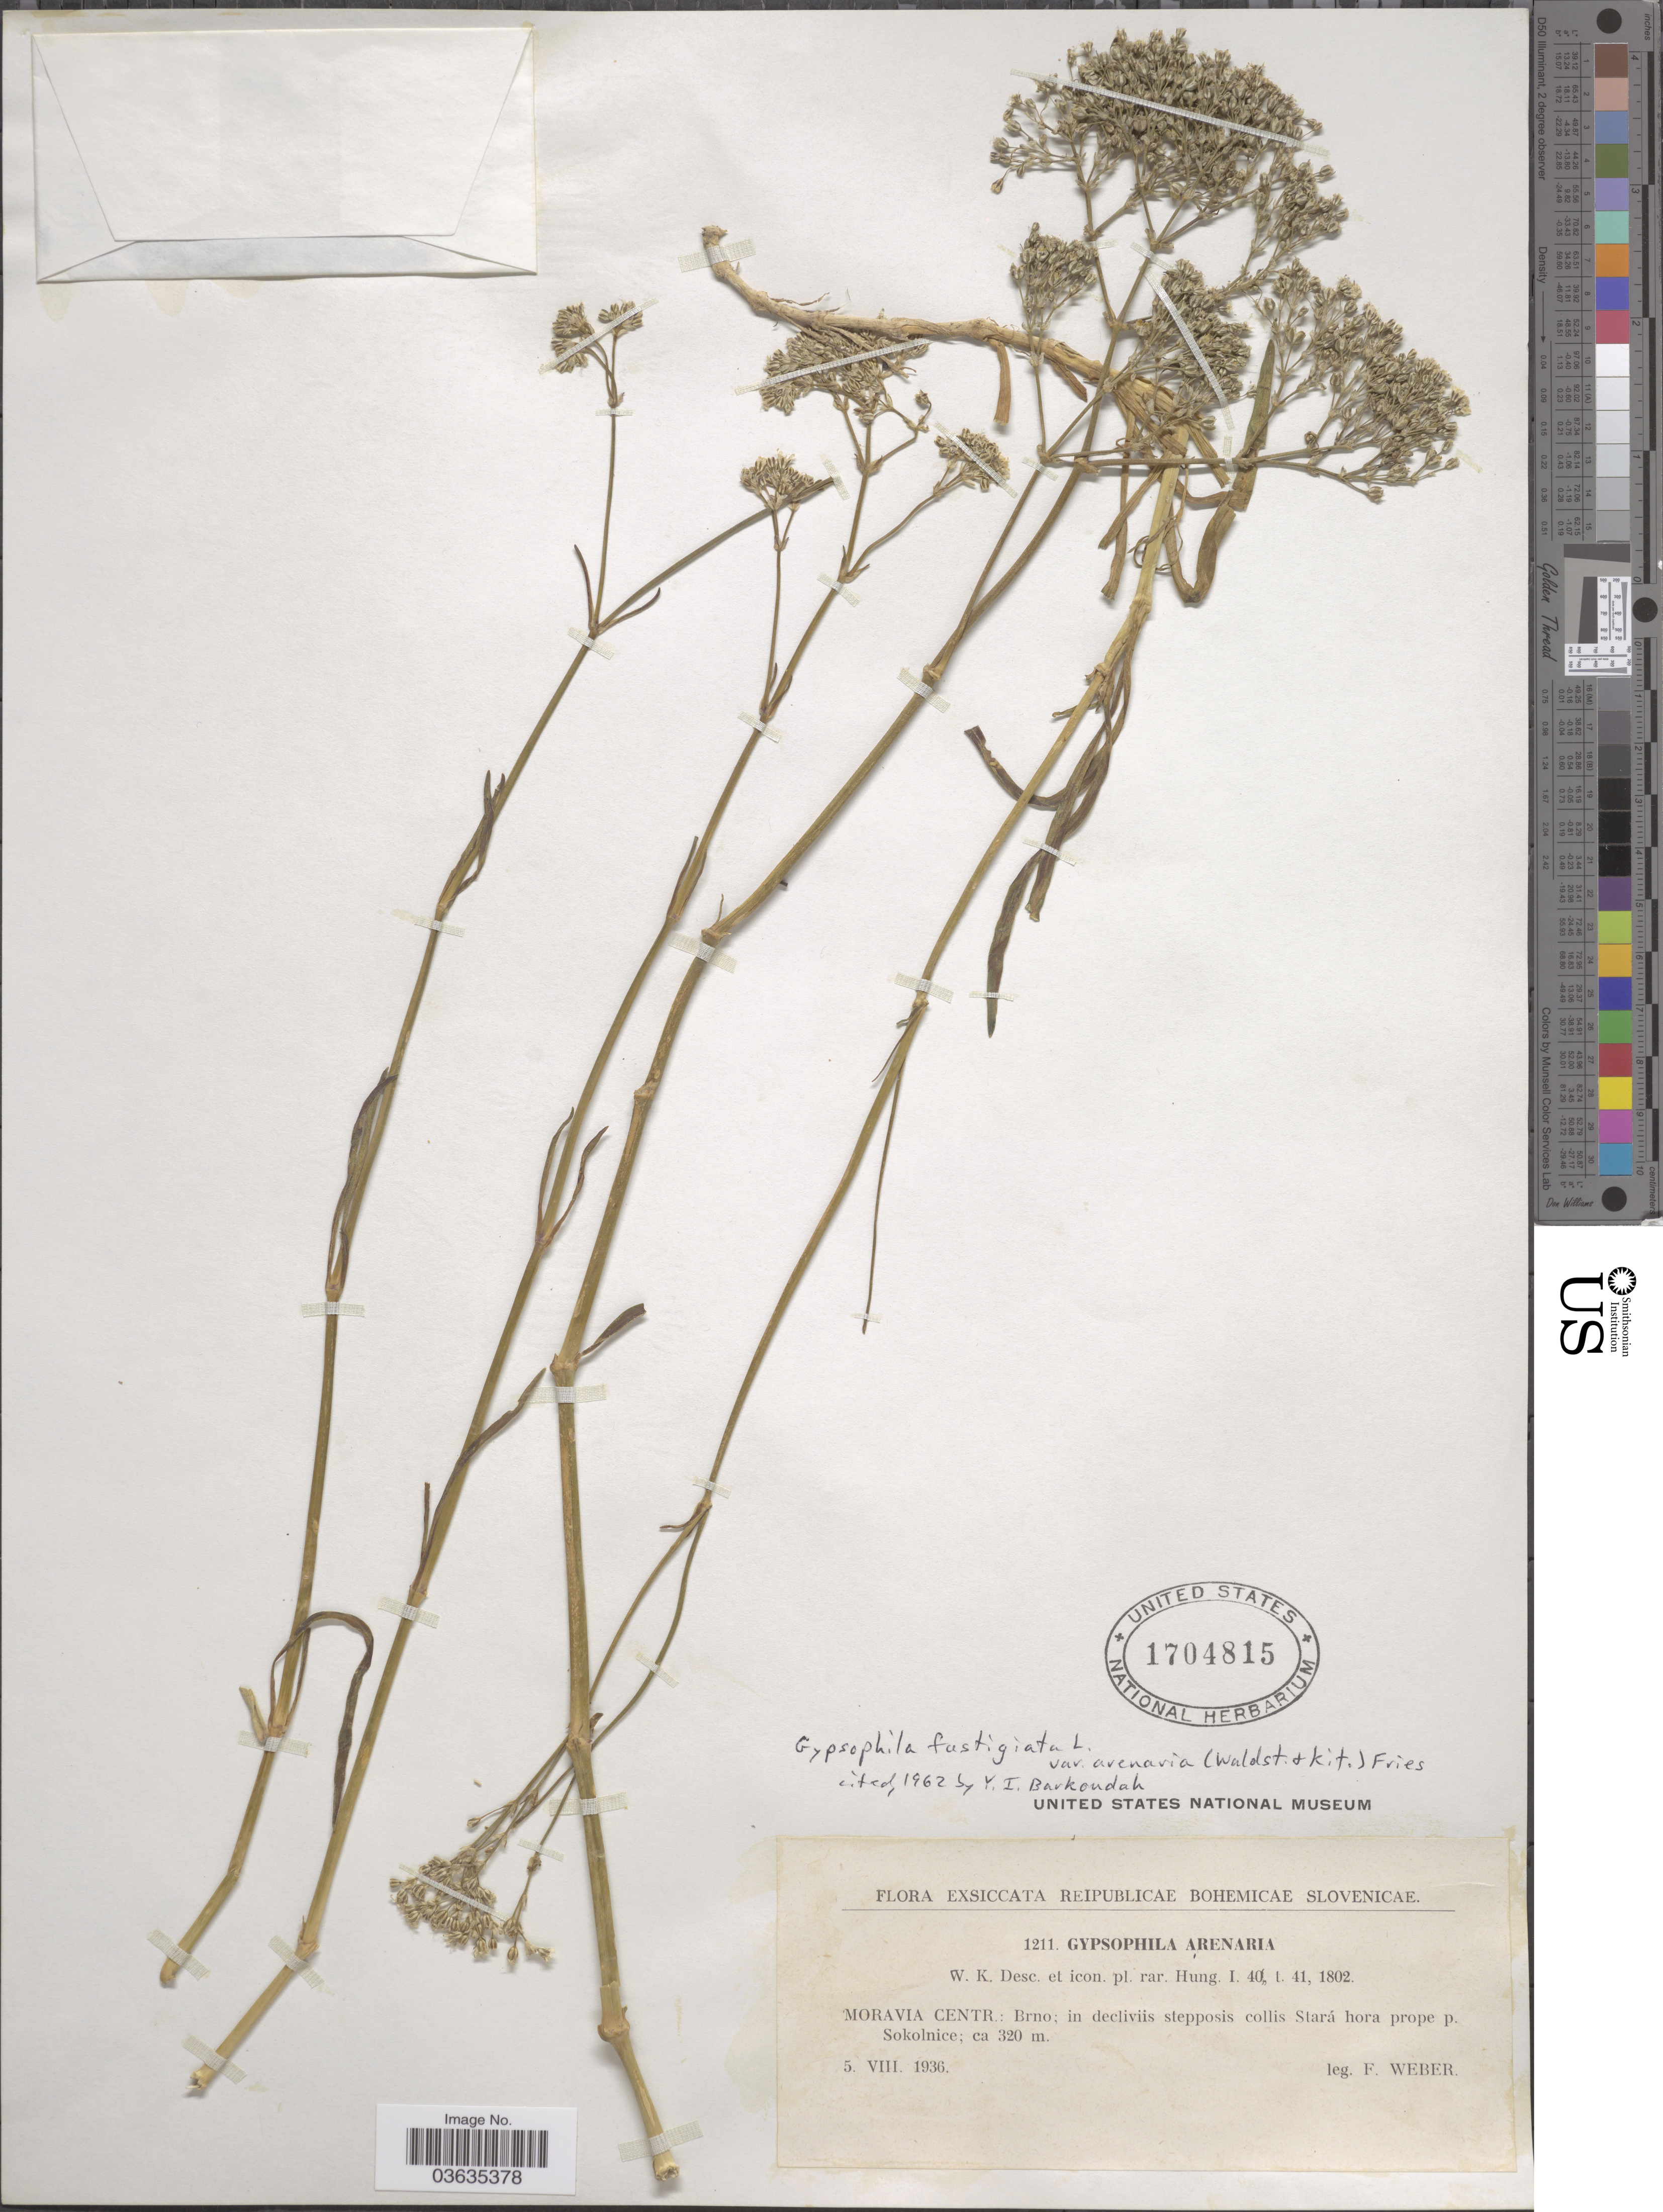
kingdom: Plantae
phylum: Tracheophyta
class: Magnoliopsida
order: Caryophyllales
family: Caryophyllaceae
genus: Gypsophila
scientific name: Gypsophila fastigiata var. arenaria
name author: (Waldst. & Kit.) Fr.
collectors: F. Weber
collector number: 1211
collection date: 1936-08-05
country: Czechia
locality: Reipublicae Bohemicae Slovenicae. Moravia Centr.: Brno; in decliviis stepposis collis Stará hora prope p. Sokolnice.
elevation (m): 320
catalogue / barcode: US 1704815